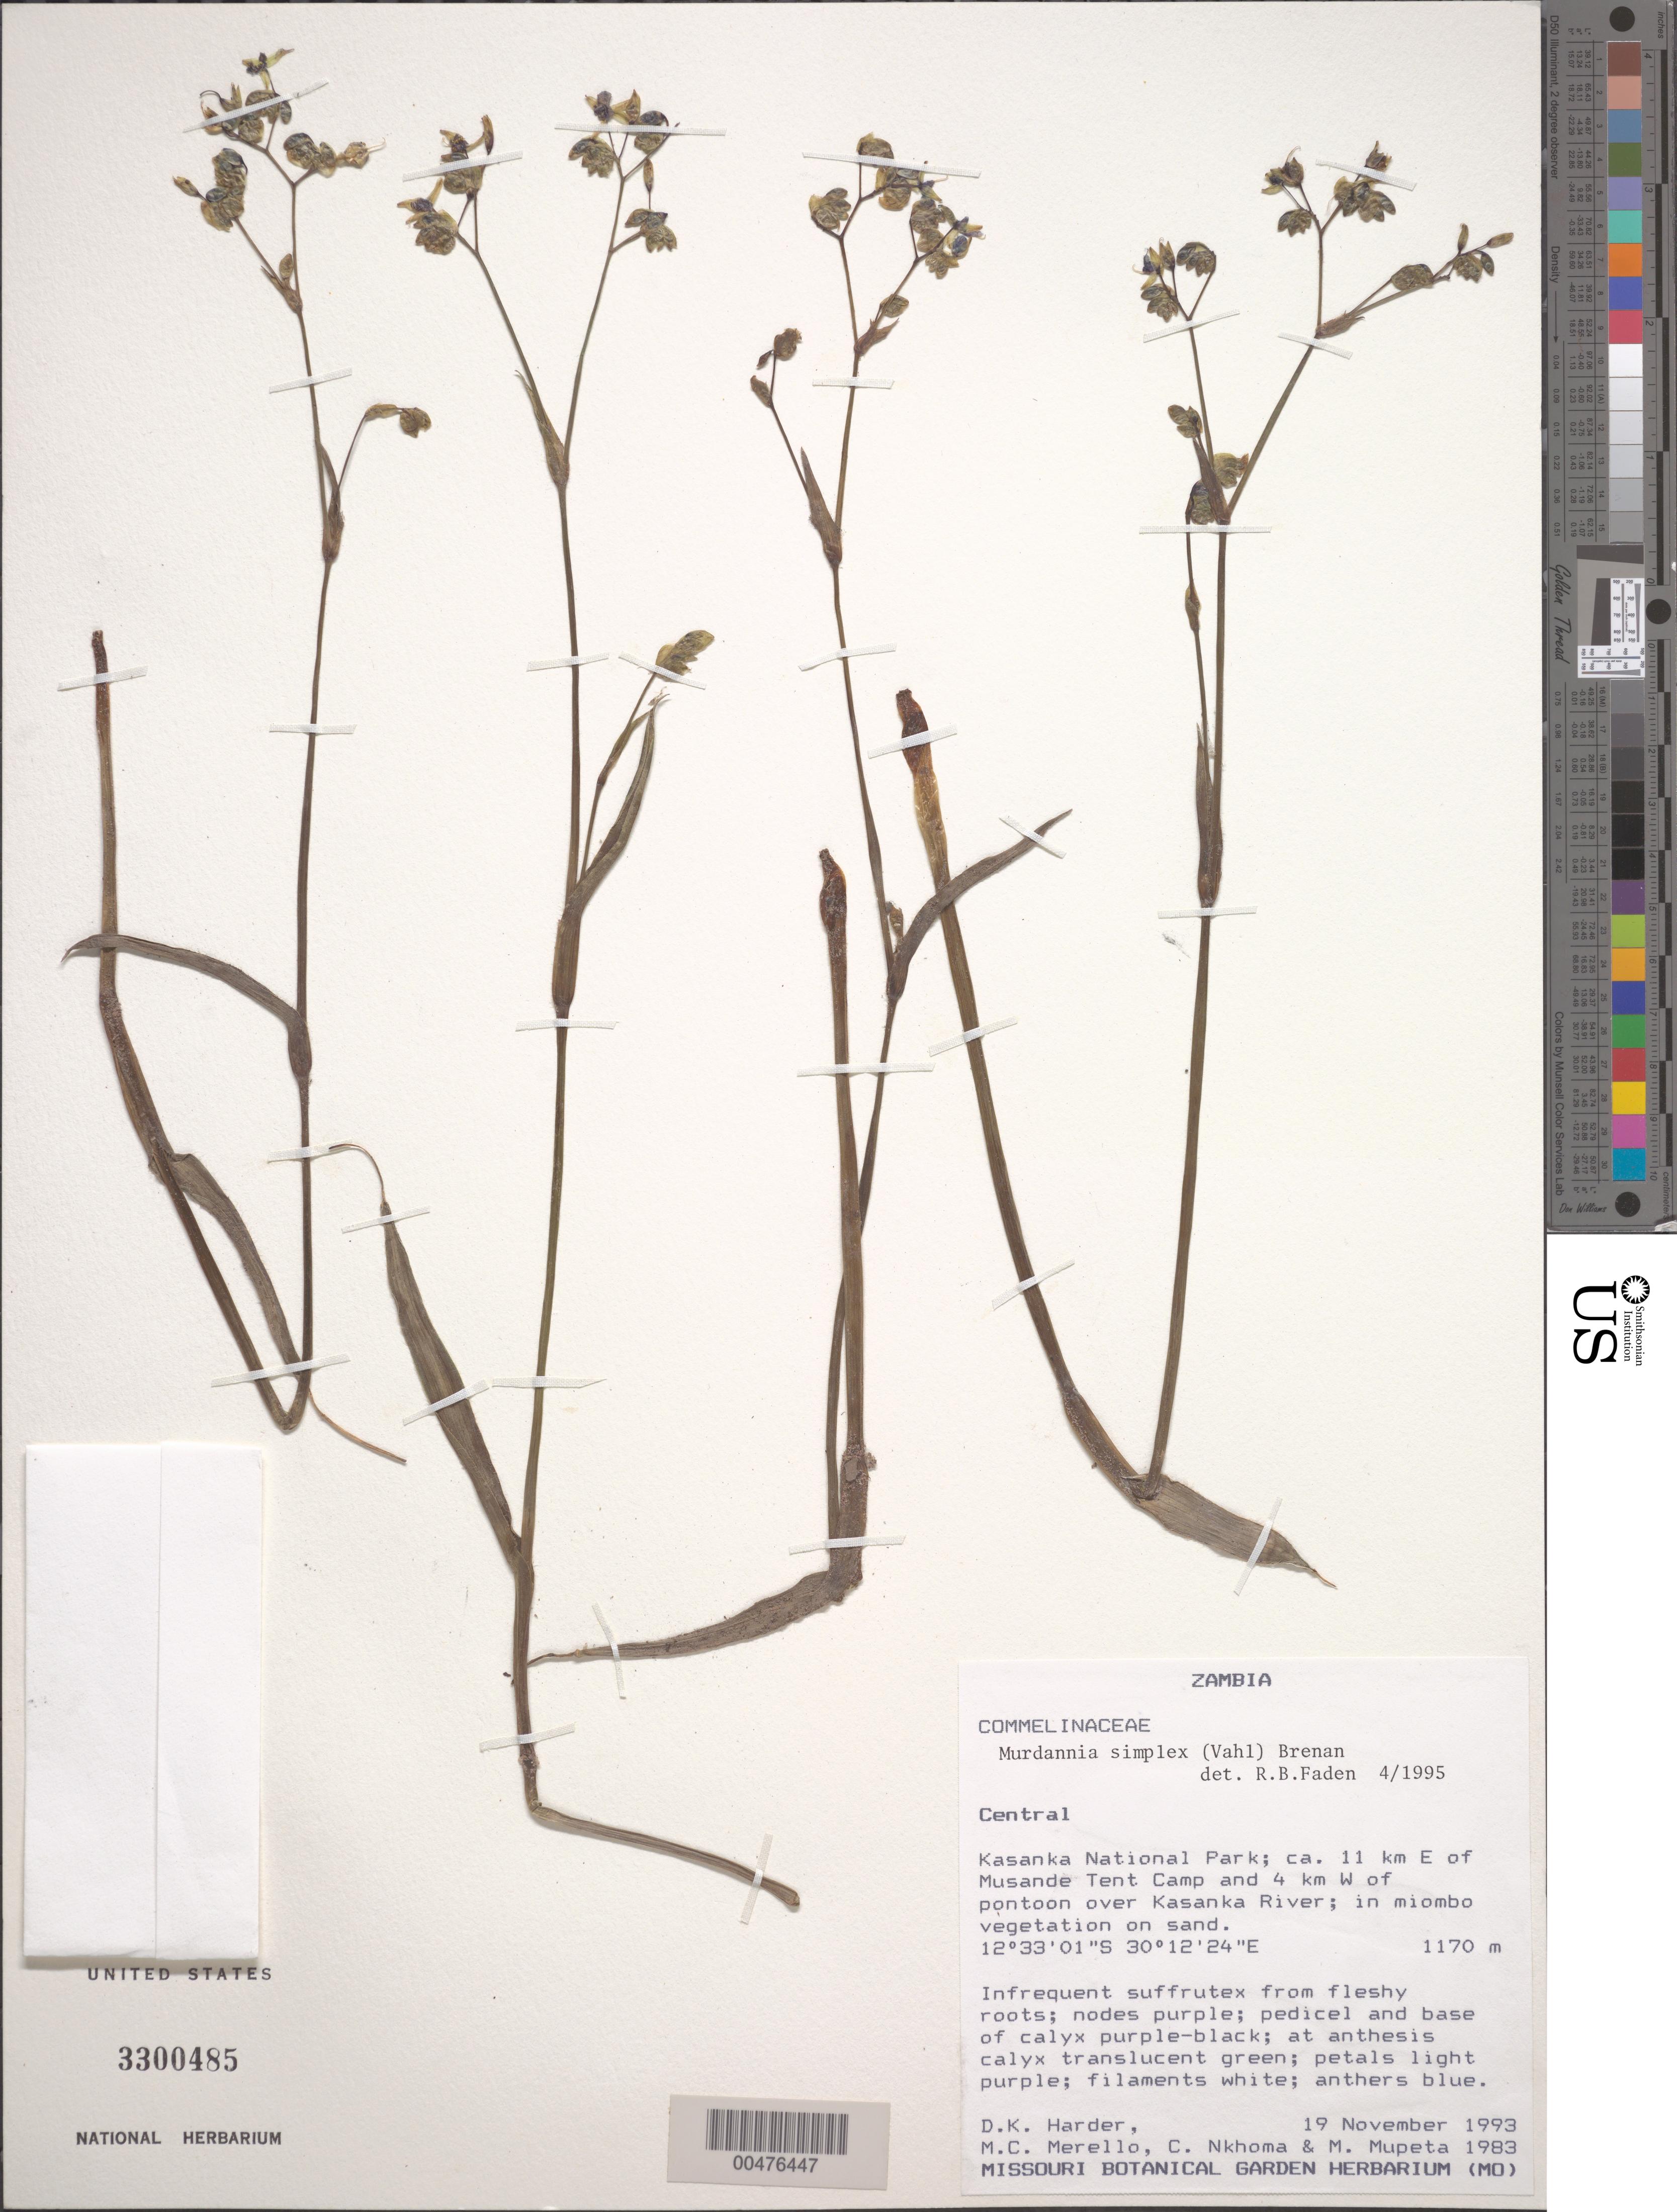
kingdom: Plantae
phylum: Tracheophyta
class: Liliopsida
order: Commelinales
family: Commelinaceae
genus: Murdannia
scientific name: Murdannia simplex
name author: (Vahl) Brenan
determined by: Faden, Robert B., (US), Smithsonian Institution - National Museum of Natural History (UNITED STATES)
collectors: D. Harder, M. Merello, C. Nkhoma & M. Mupeta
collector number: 1983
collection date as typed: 19 Nov 1993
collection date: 1993-11-19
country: Zambia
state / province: Central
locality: Kasanka national park, musande tent camp, w of pontoon over kasanka river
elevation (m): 1170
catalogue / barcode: US 3300485